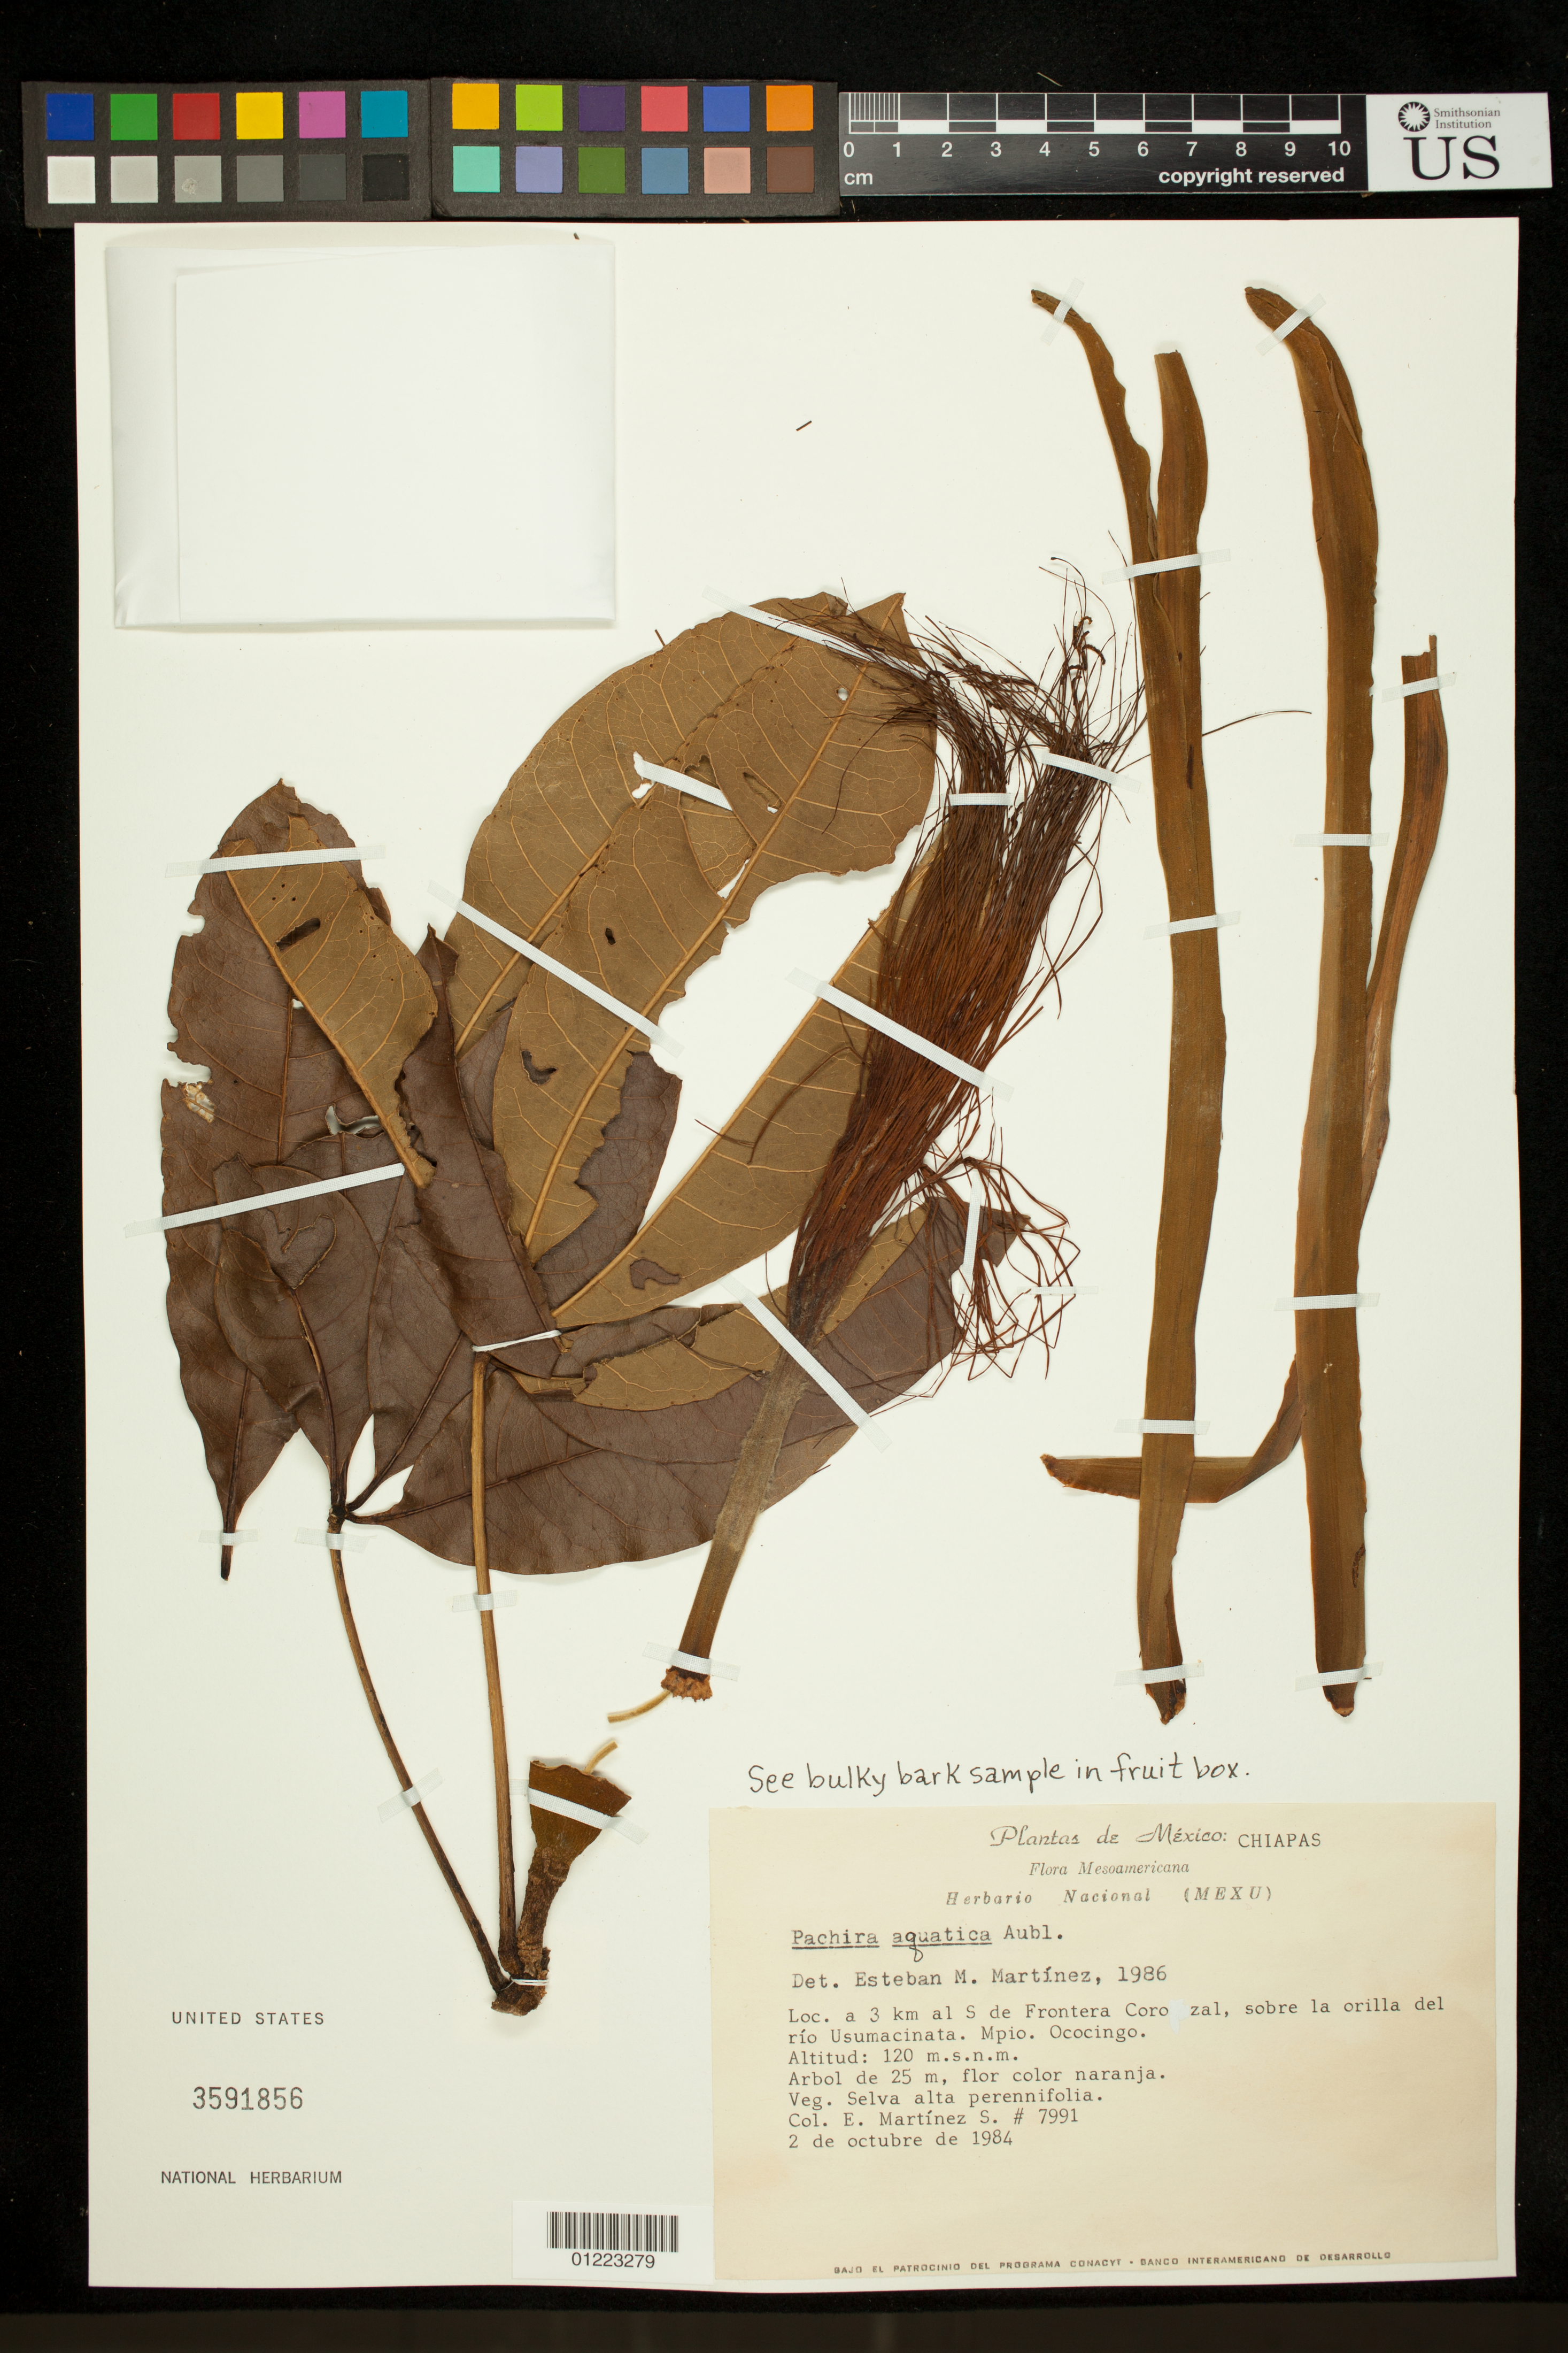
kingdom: Plantae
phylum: Tracheophyta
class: Magnoliopsida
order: Malvales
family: Malvaceae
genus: Pachira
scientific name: Pachira aquatica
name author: Aubl.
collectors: E. Martínez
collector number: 7991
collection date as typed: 10/2/1984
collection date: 1984-10-02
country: Mexico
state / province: Chiapas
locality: Chiapas: a 3 km al S de Frontera Corozal, sobre la orilla del río Usumacinata. Mpio. Ococingo.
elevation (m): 120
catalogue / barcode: US 3591856